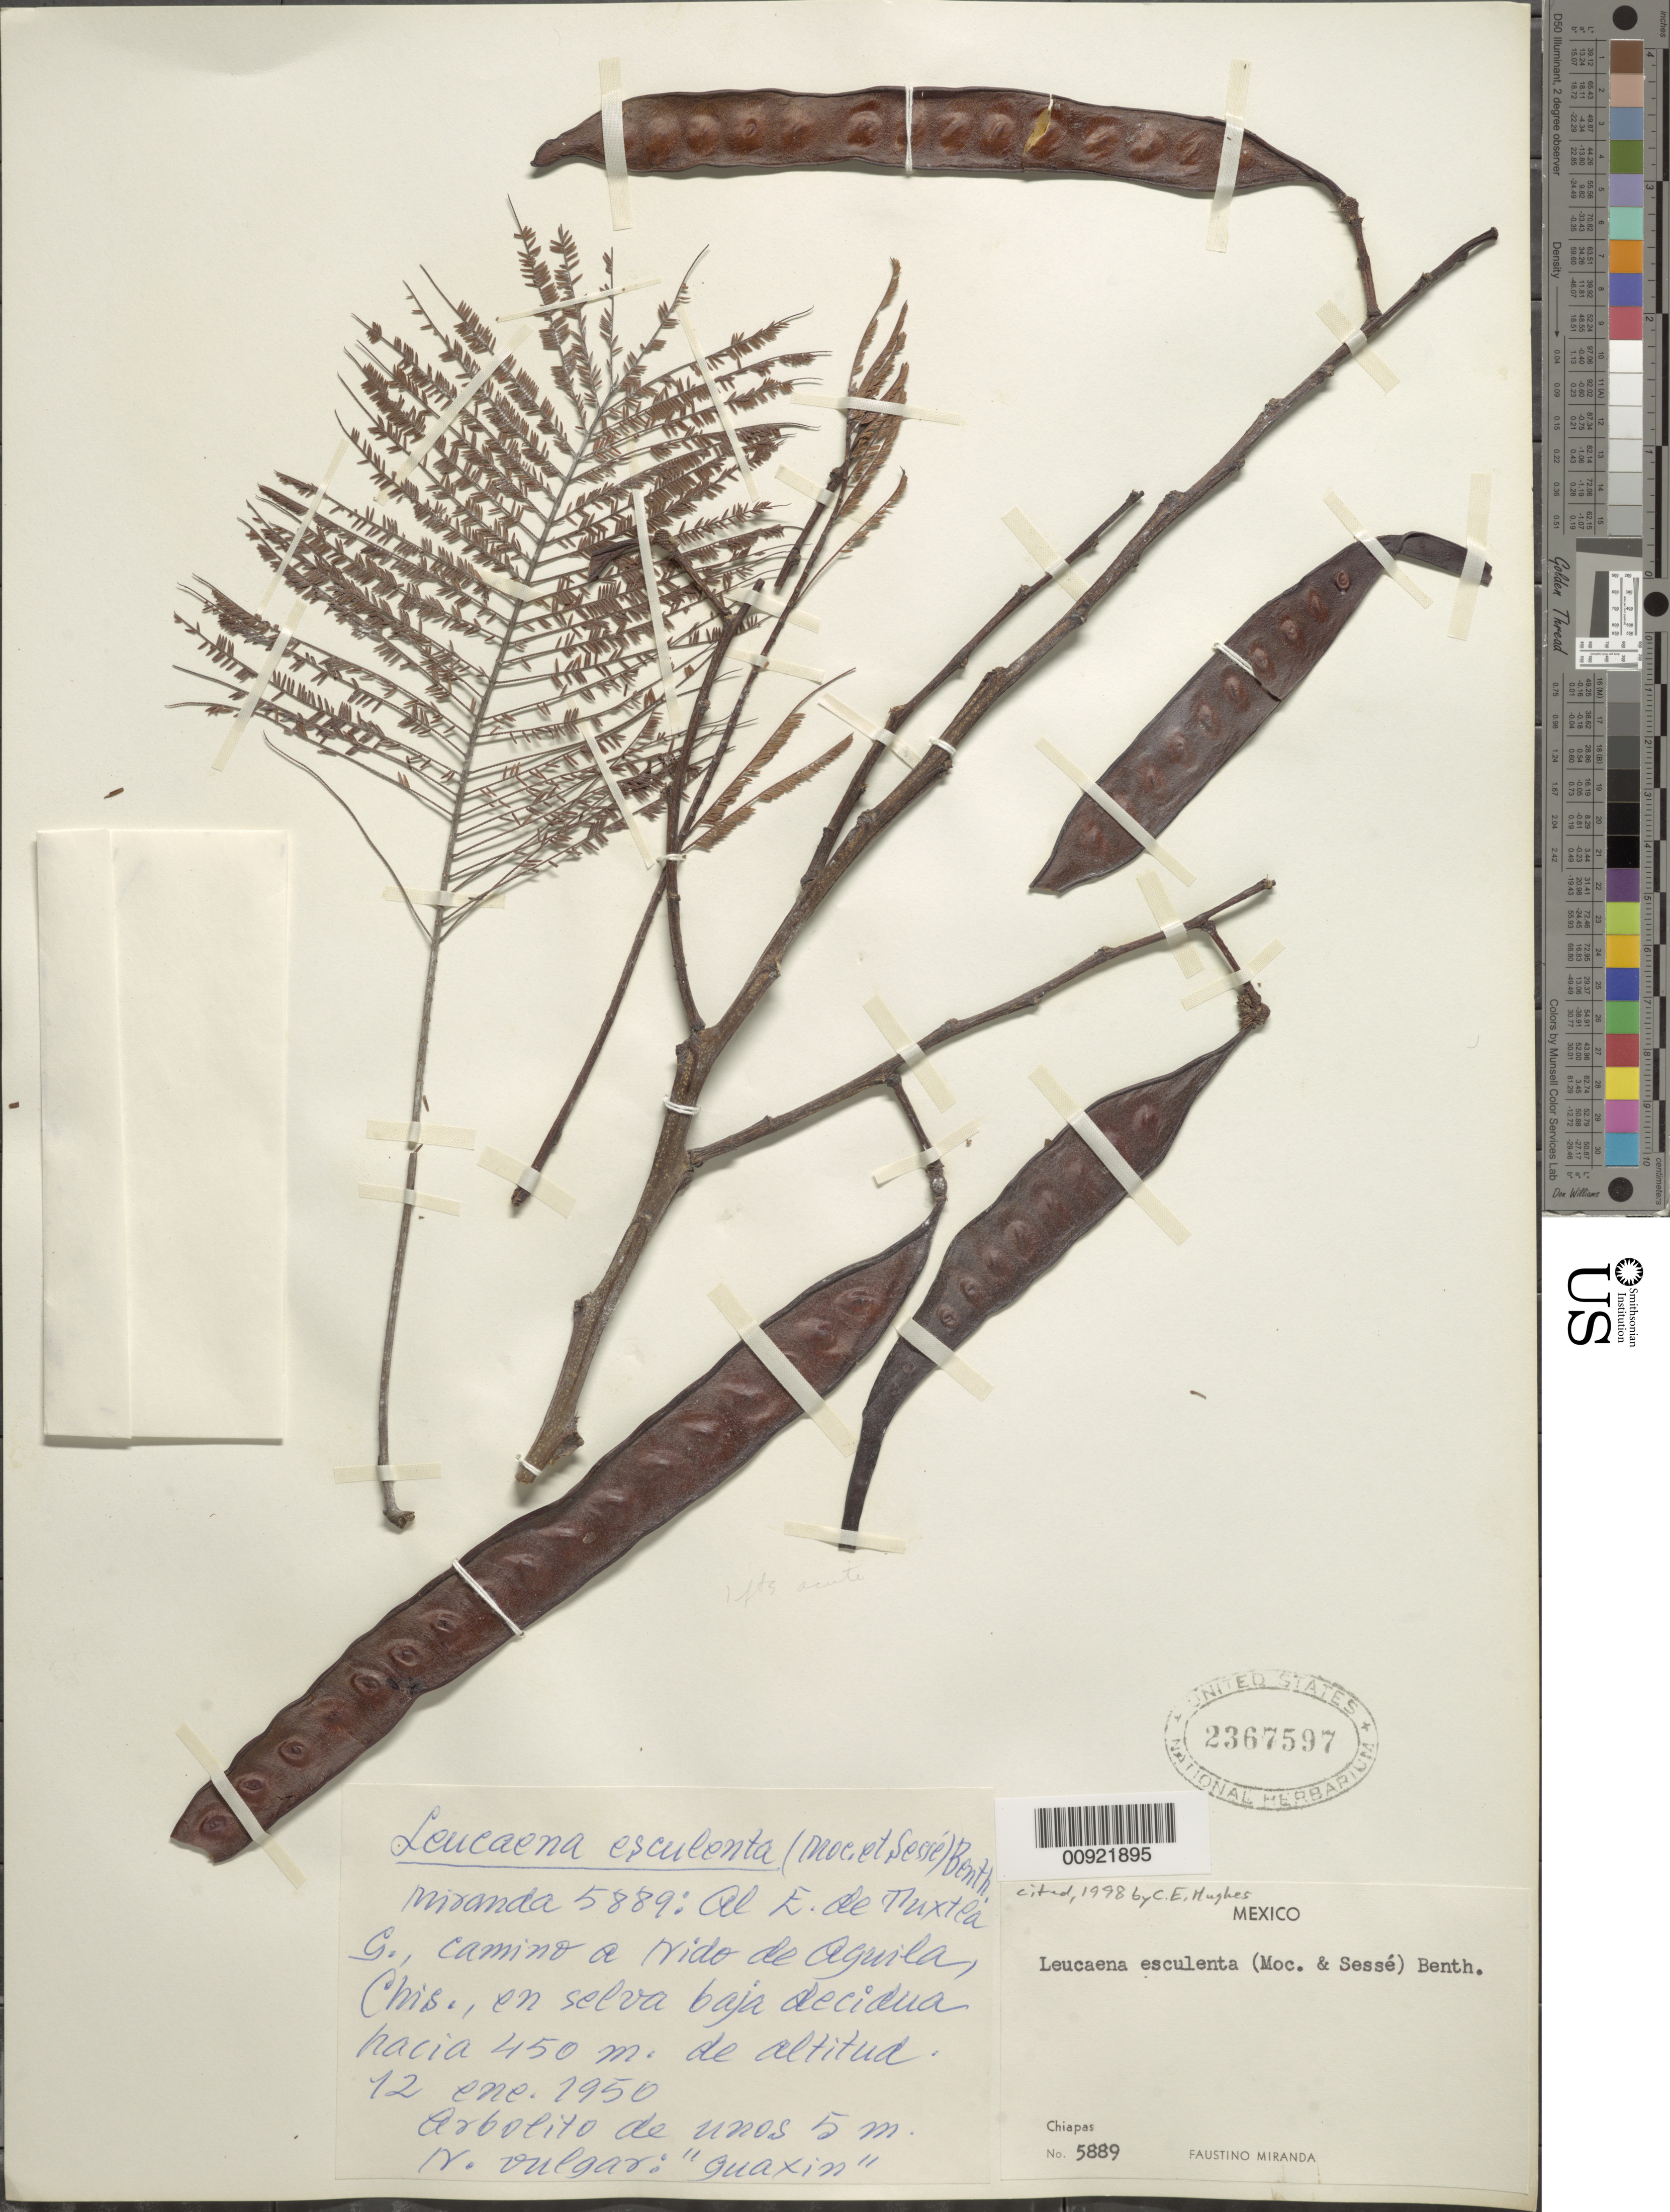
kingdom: Plantae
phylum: Tracheophyta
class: Magnoliopsida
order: Fabales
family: Fabaceae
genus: Leucaena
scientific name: Leucaena esculenta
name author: (Moc. & Sessé ex DC.) Benth.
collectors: Miranda G., F.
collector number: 5889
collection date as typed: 12 Jan 1950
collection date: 1950-01-12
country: Mexico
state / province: Chiapas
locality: Al E. de Tuxtla Gutiérrez, camino a Nido de Aguila, Chiapas.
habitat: En selva baja decidua.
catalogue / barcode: US 2367597